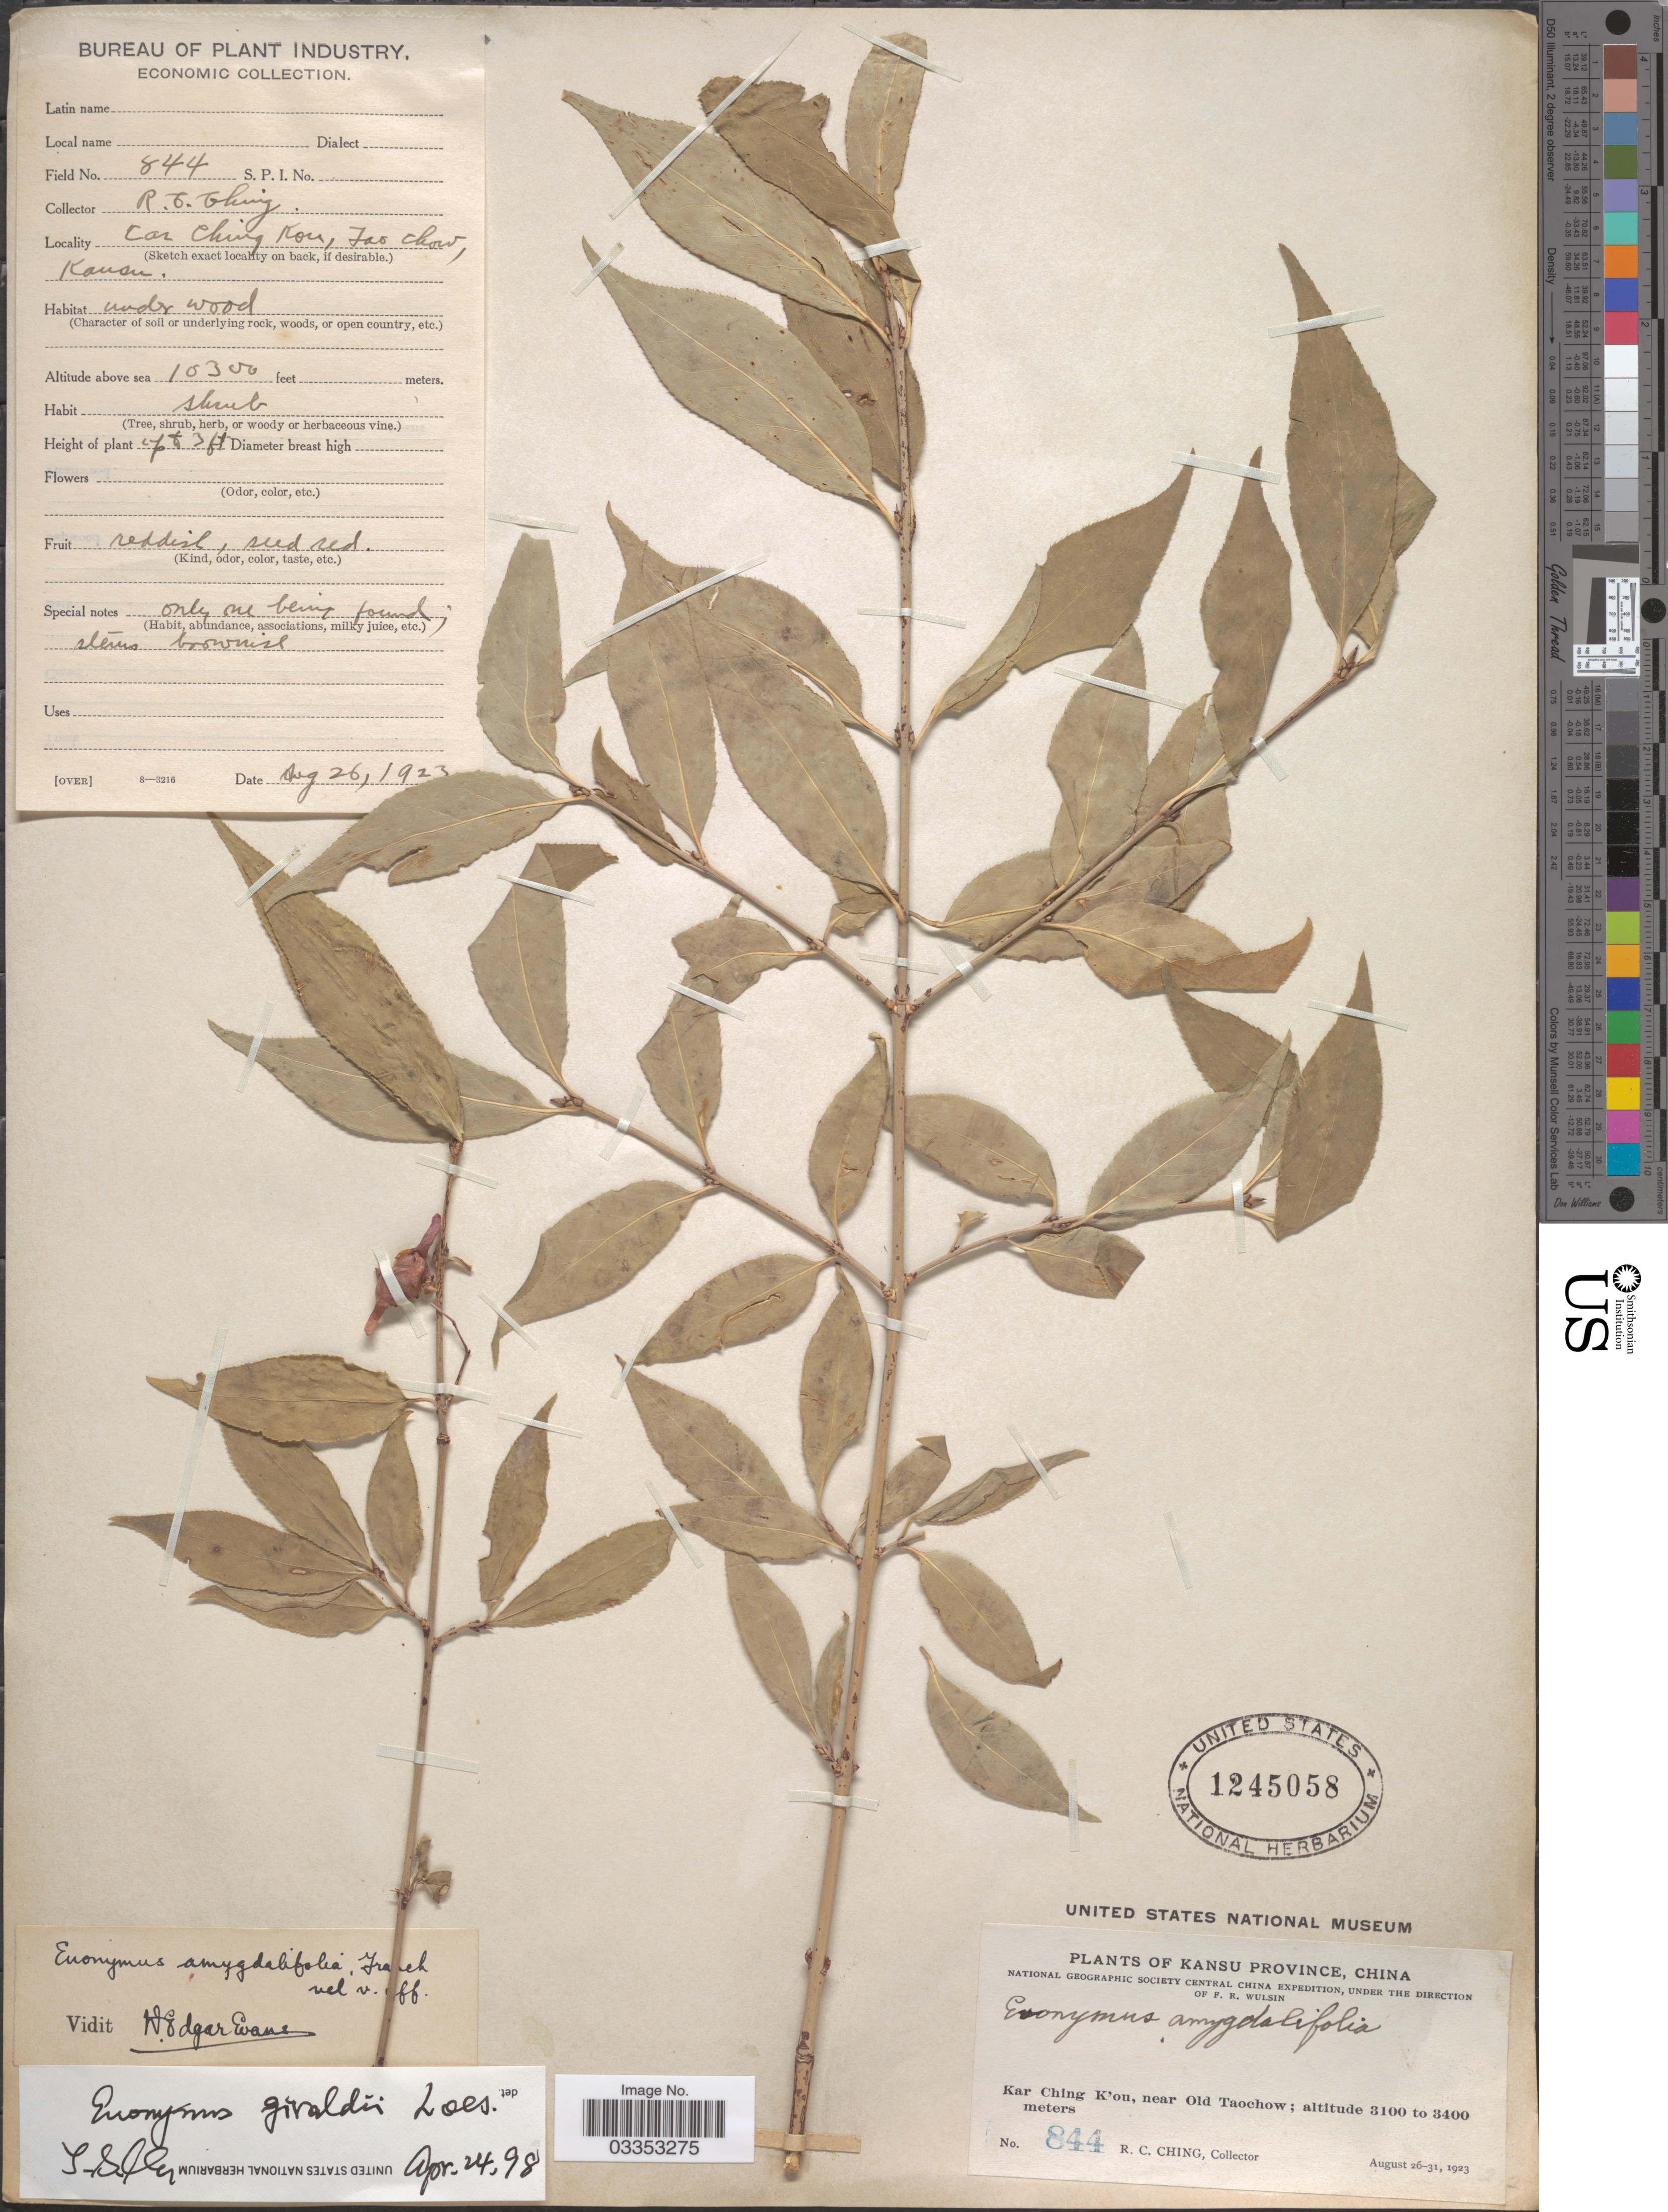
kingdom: Plantae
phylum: Tracheophyta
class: Magnoliopsida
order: Celastrales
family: Celastraceae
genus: Euonymus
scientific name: Euonymus frigidus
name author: Wall.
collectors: R. C. Ching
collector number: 844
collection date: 1923-08-26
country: China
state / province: Gansu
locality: Kansu Province. Kar Ching K'ou, near Old Taochow.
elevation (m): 3139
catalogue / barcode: US 1245058